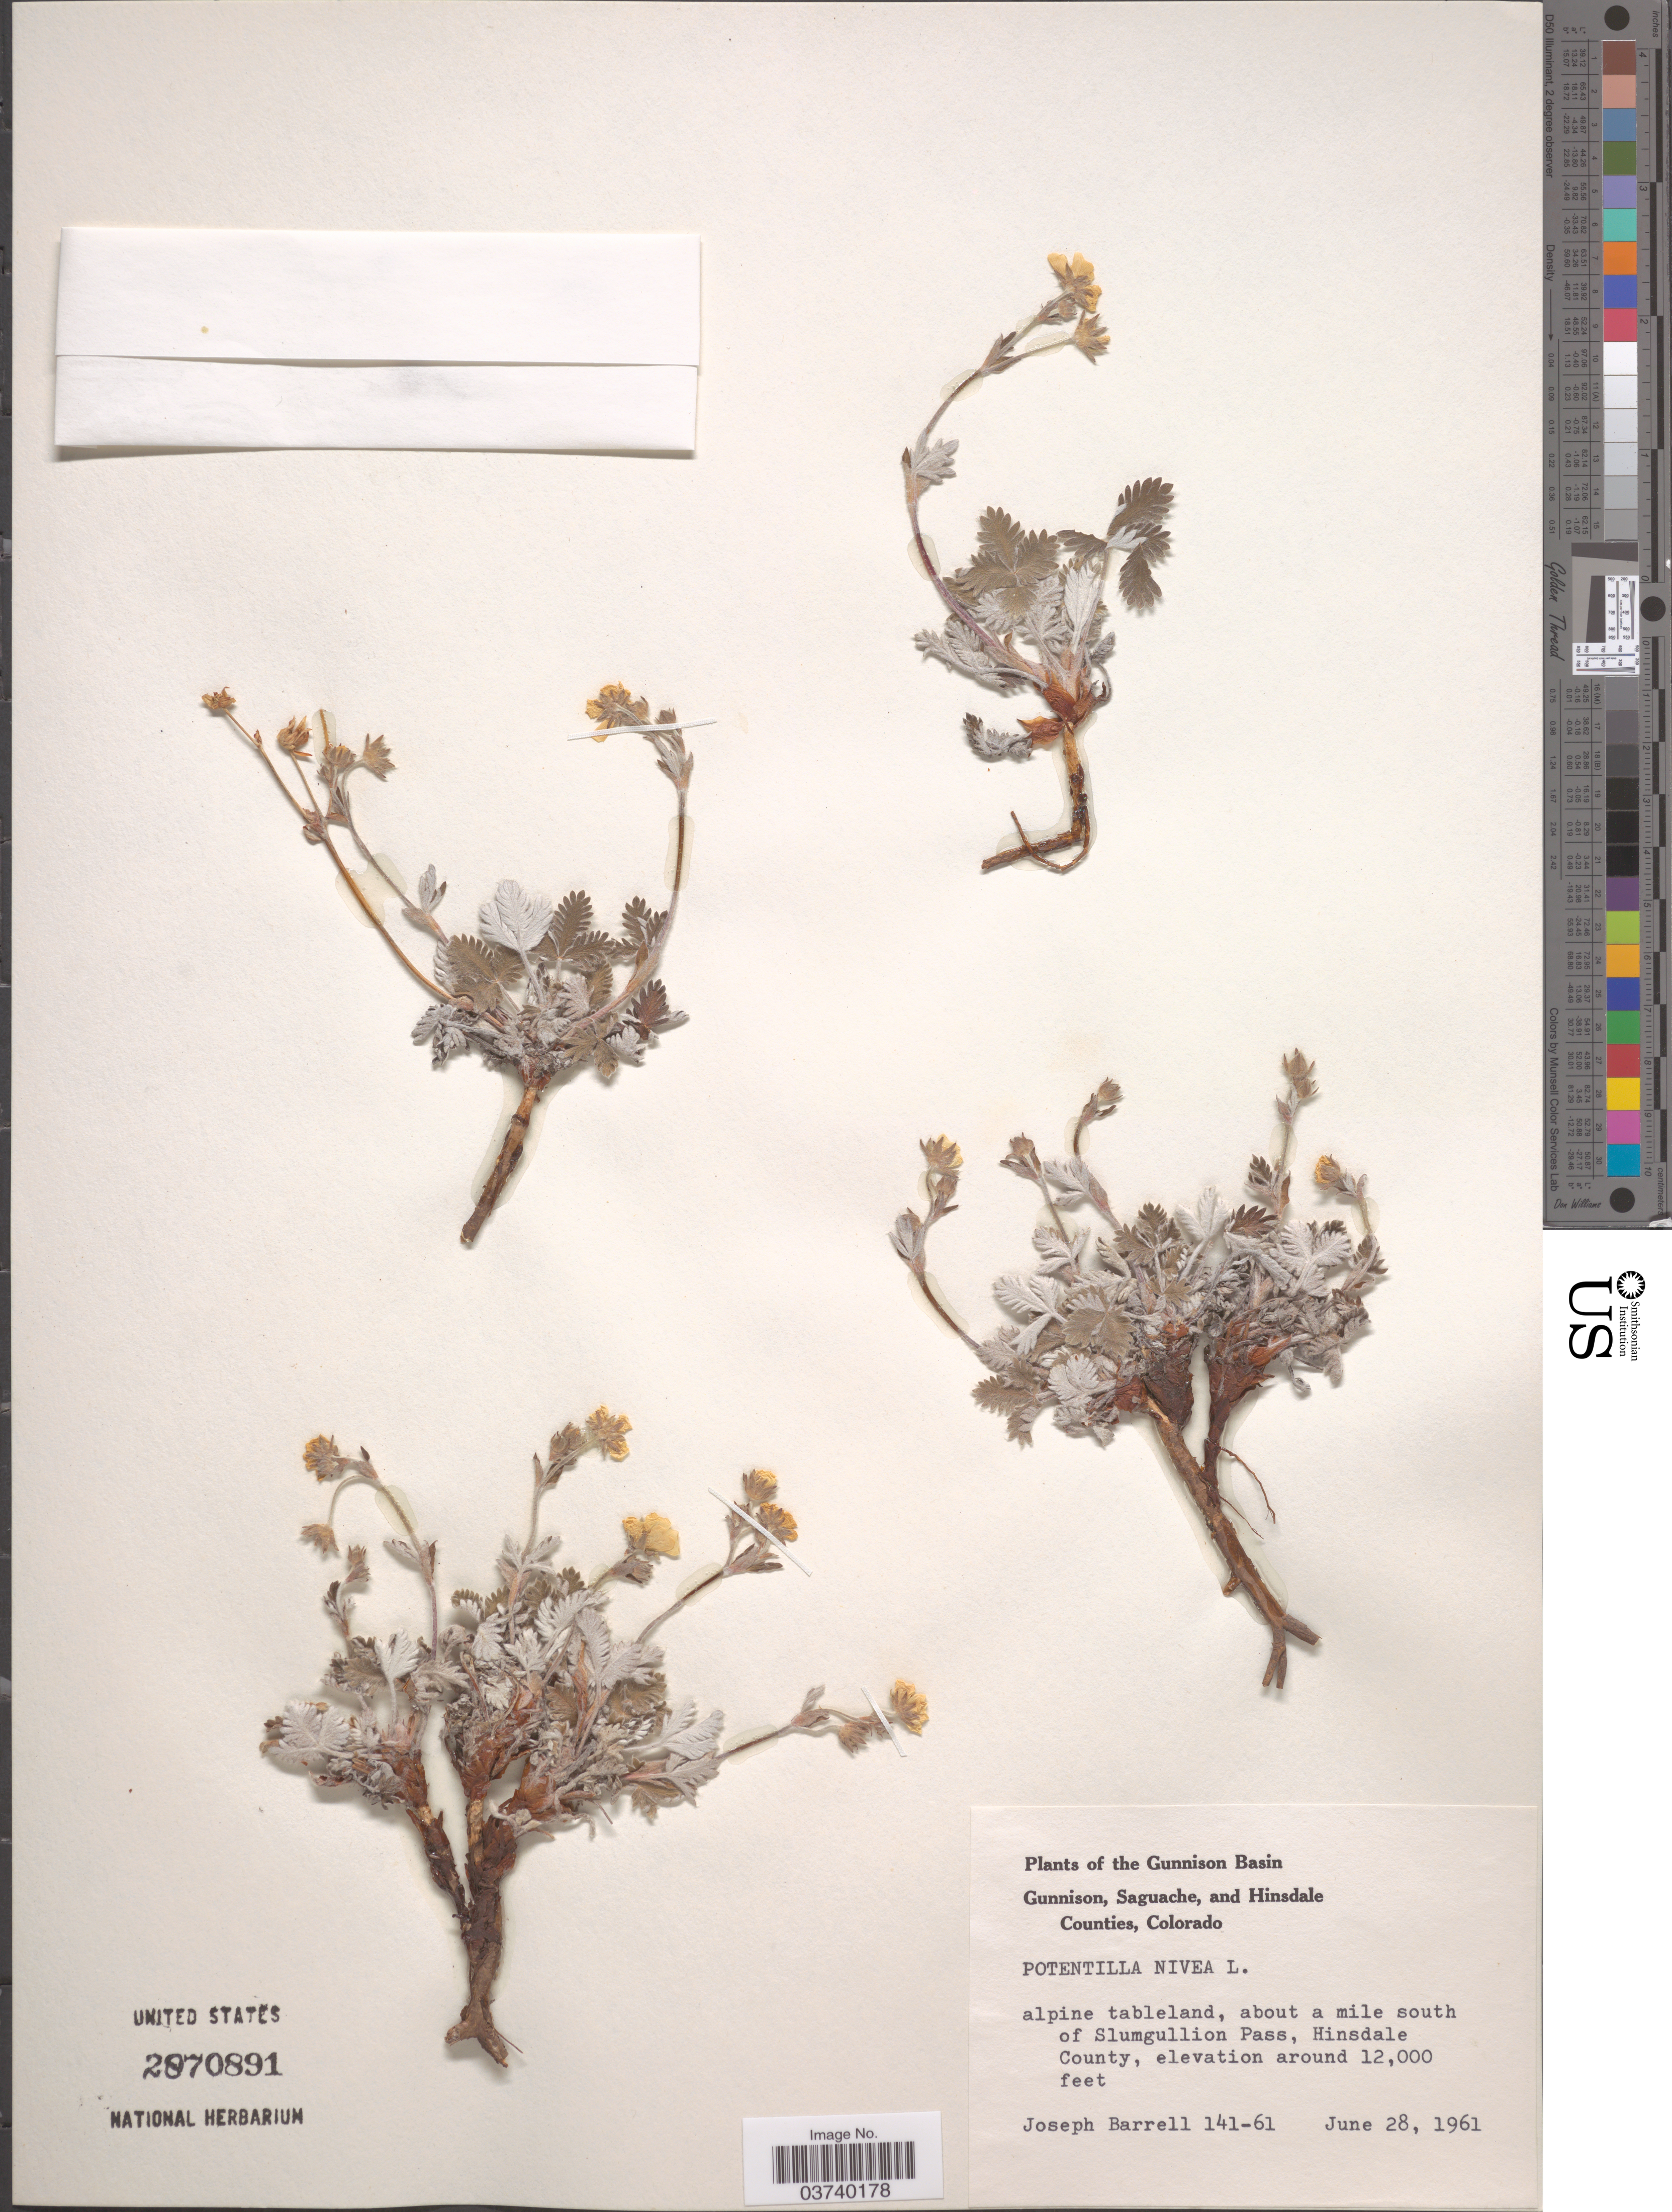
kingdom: Plantae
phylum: Tracheophyta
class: Magnoliopsida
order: Rosales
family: Rosaceae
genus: Potentilla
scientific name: Potentilla nivea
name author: L.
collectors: J. Barrell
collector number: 141-61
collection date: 1961-06-28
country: United States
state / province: Colorado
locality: The Gunnison Basin. About a mile south of Slumgullion Pass, Hinsdale County.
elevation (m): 3658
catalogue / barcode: US 2870891